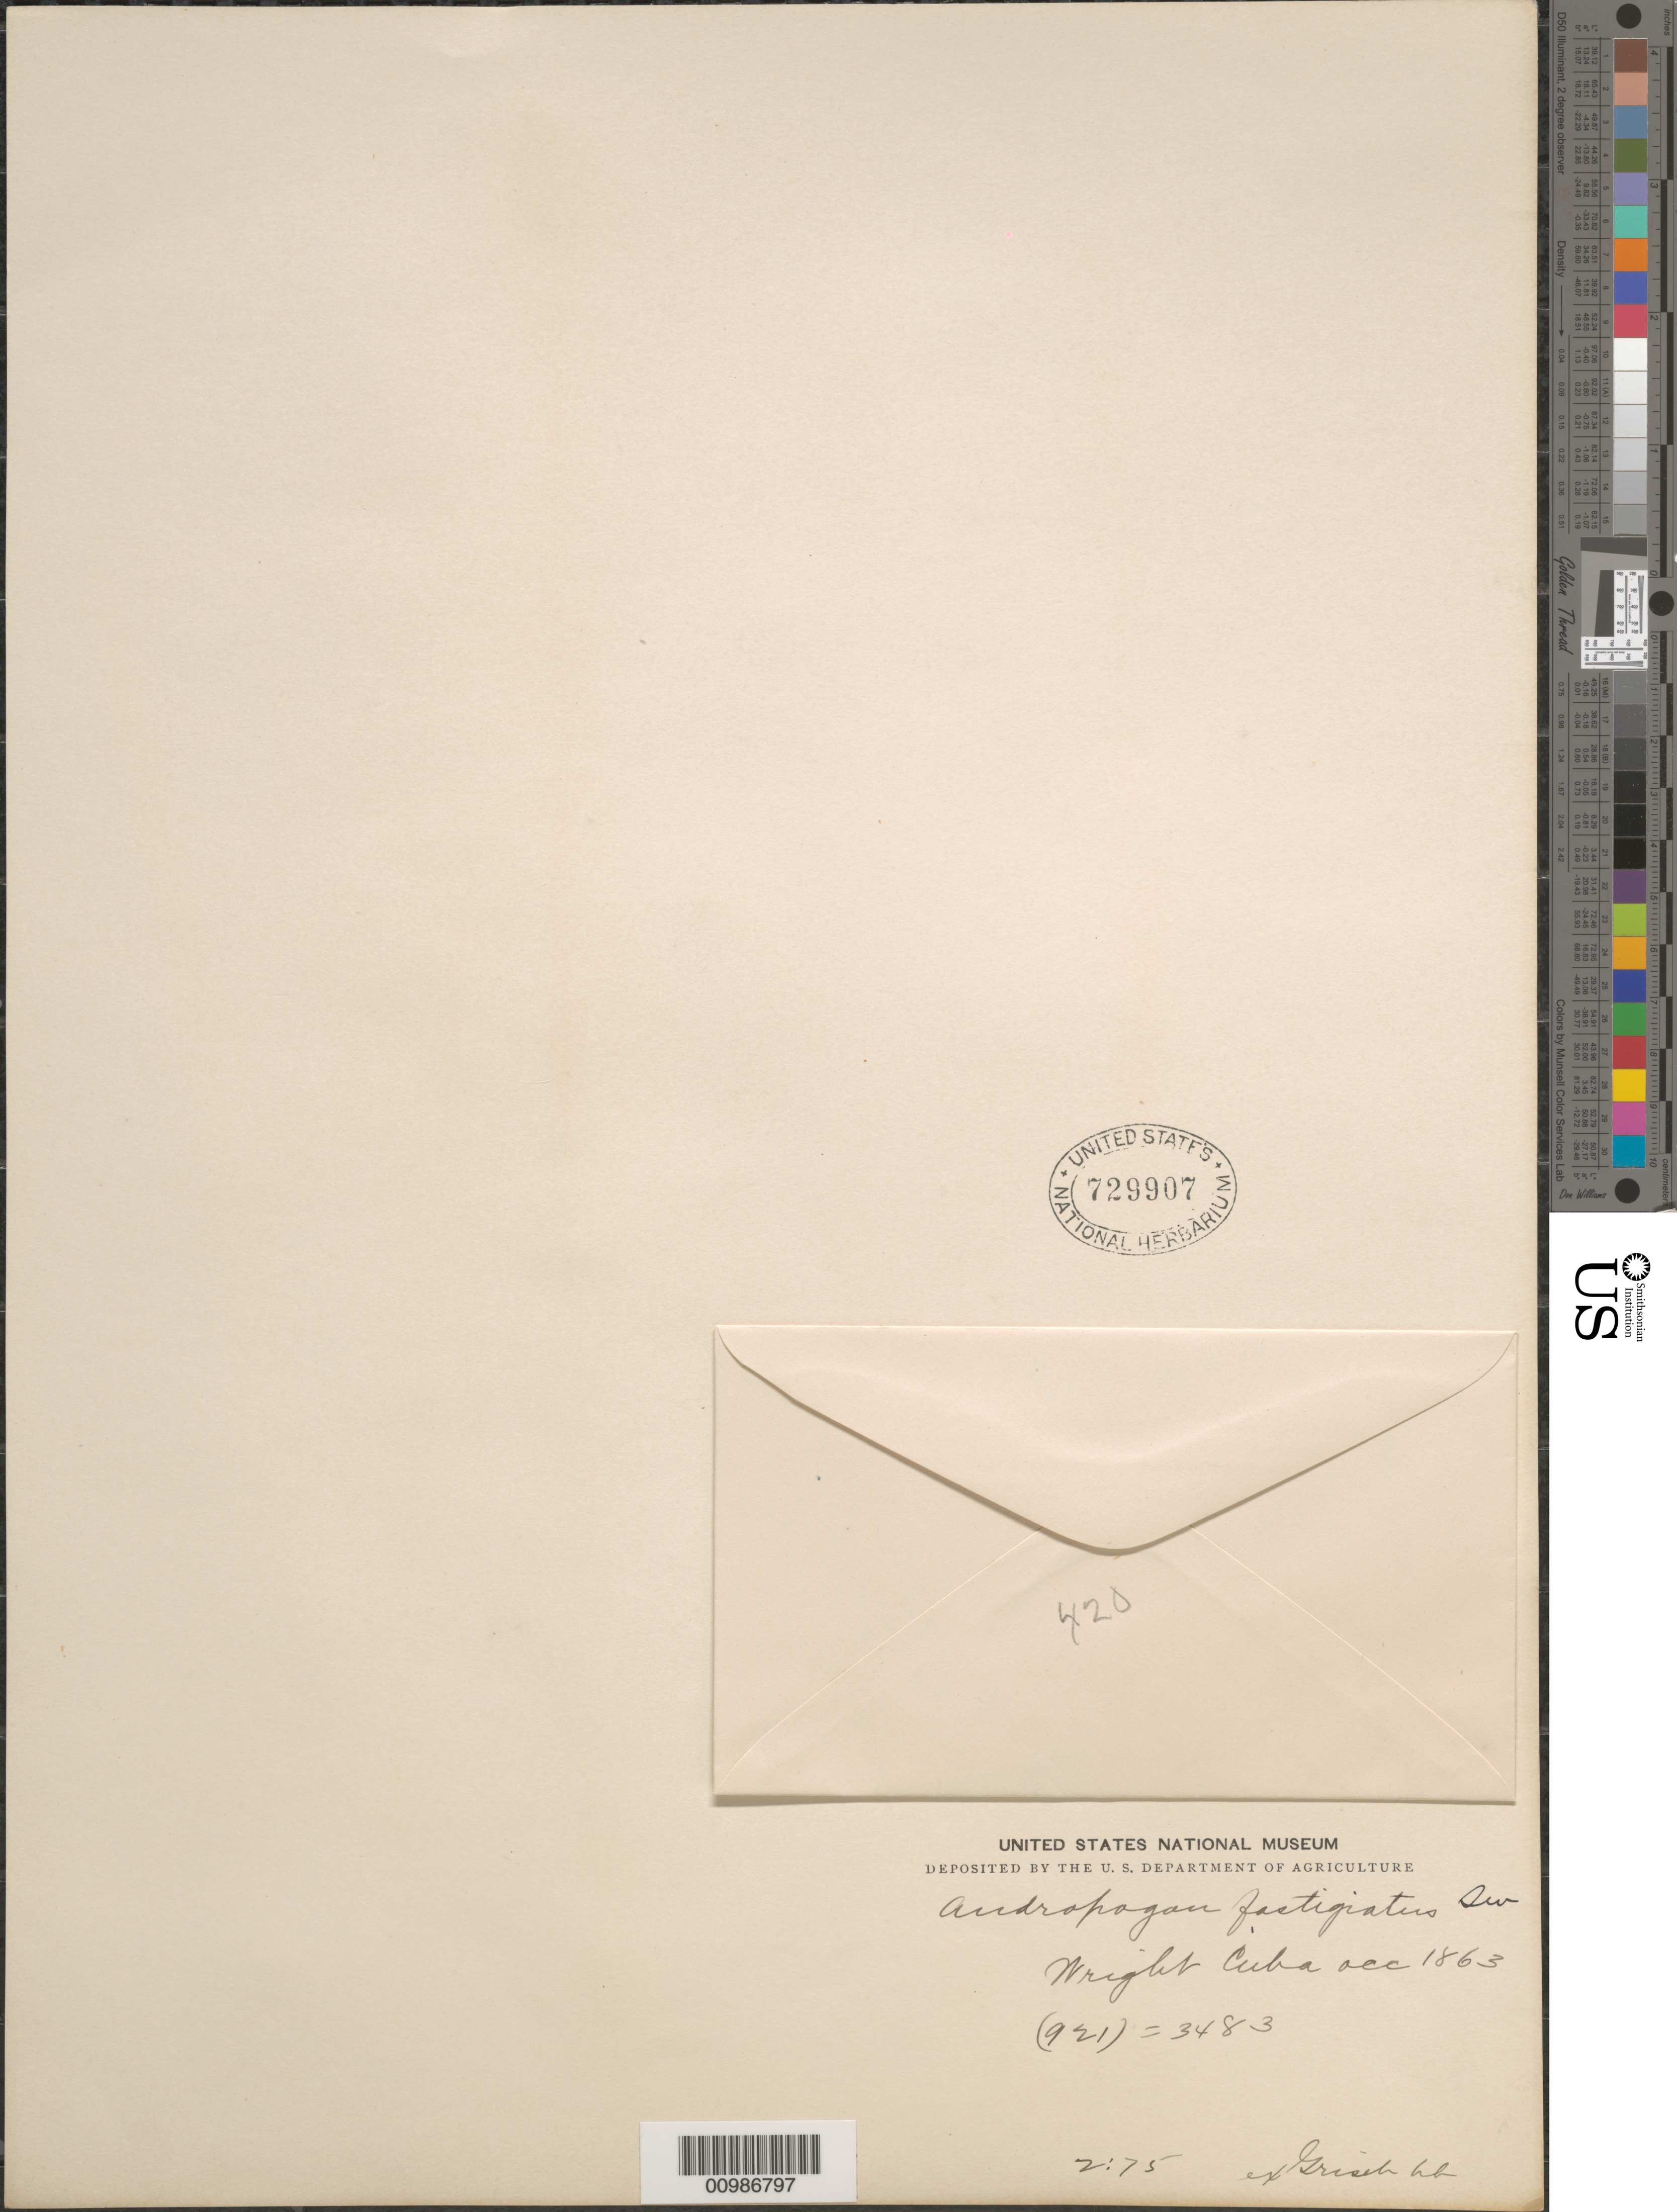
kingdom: Plantae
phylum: Tracheophyta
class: Liliopsida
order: Poales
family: Poaceae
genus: Andropogon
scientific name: Andropogon fastigiatus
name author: Sw.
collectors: C. Wright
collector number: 3483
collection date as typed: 1863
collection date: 1863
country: Cuba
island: Cuba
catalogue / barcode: US 729907